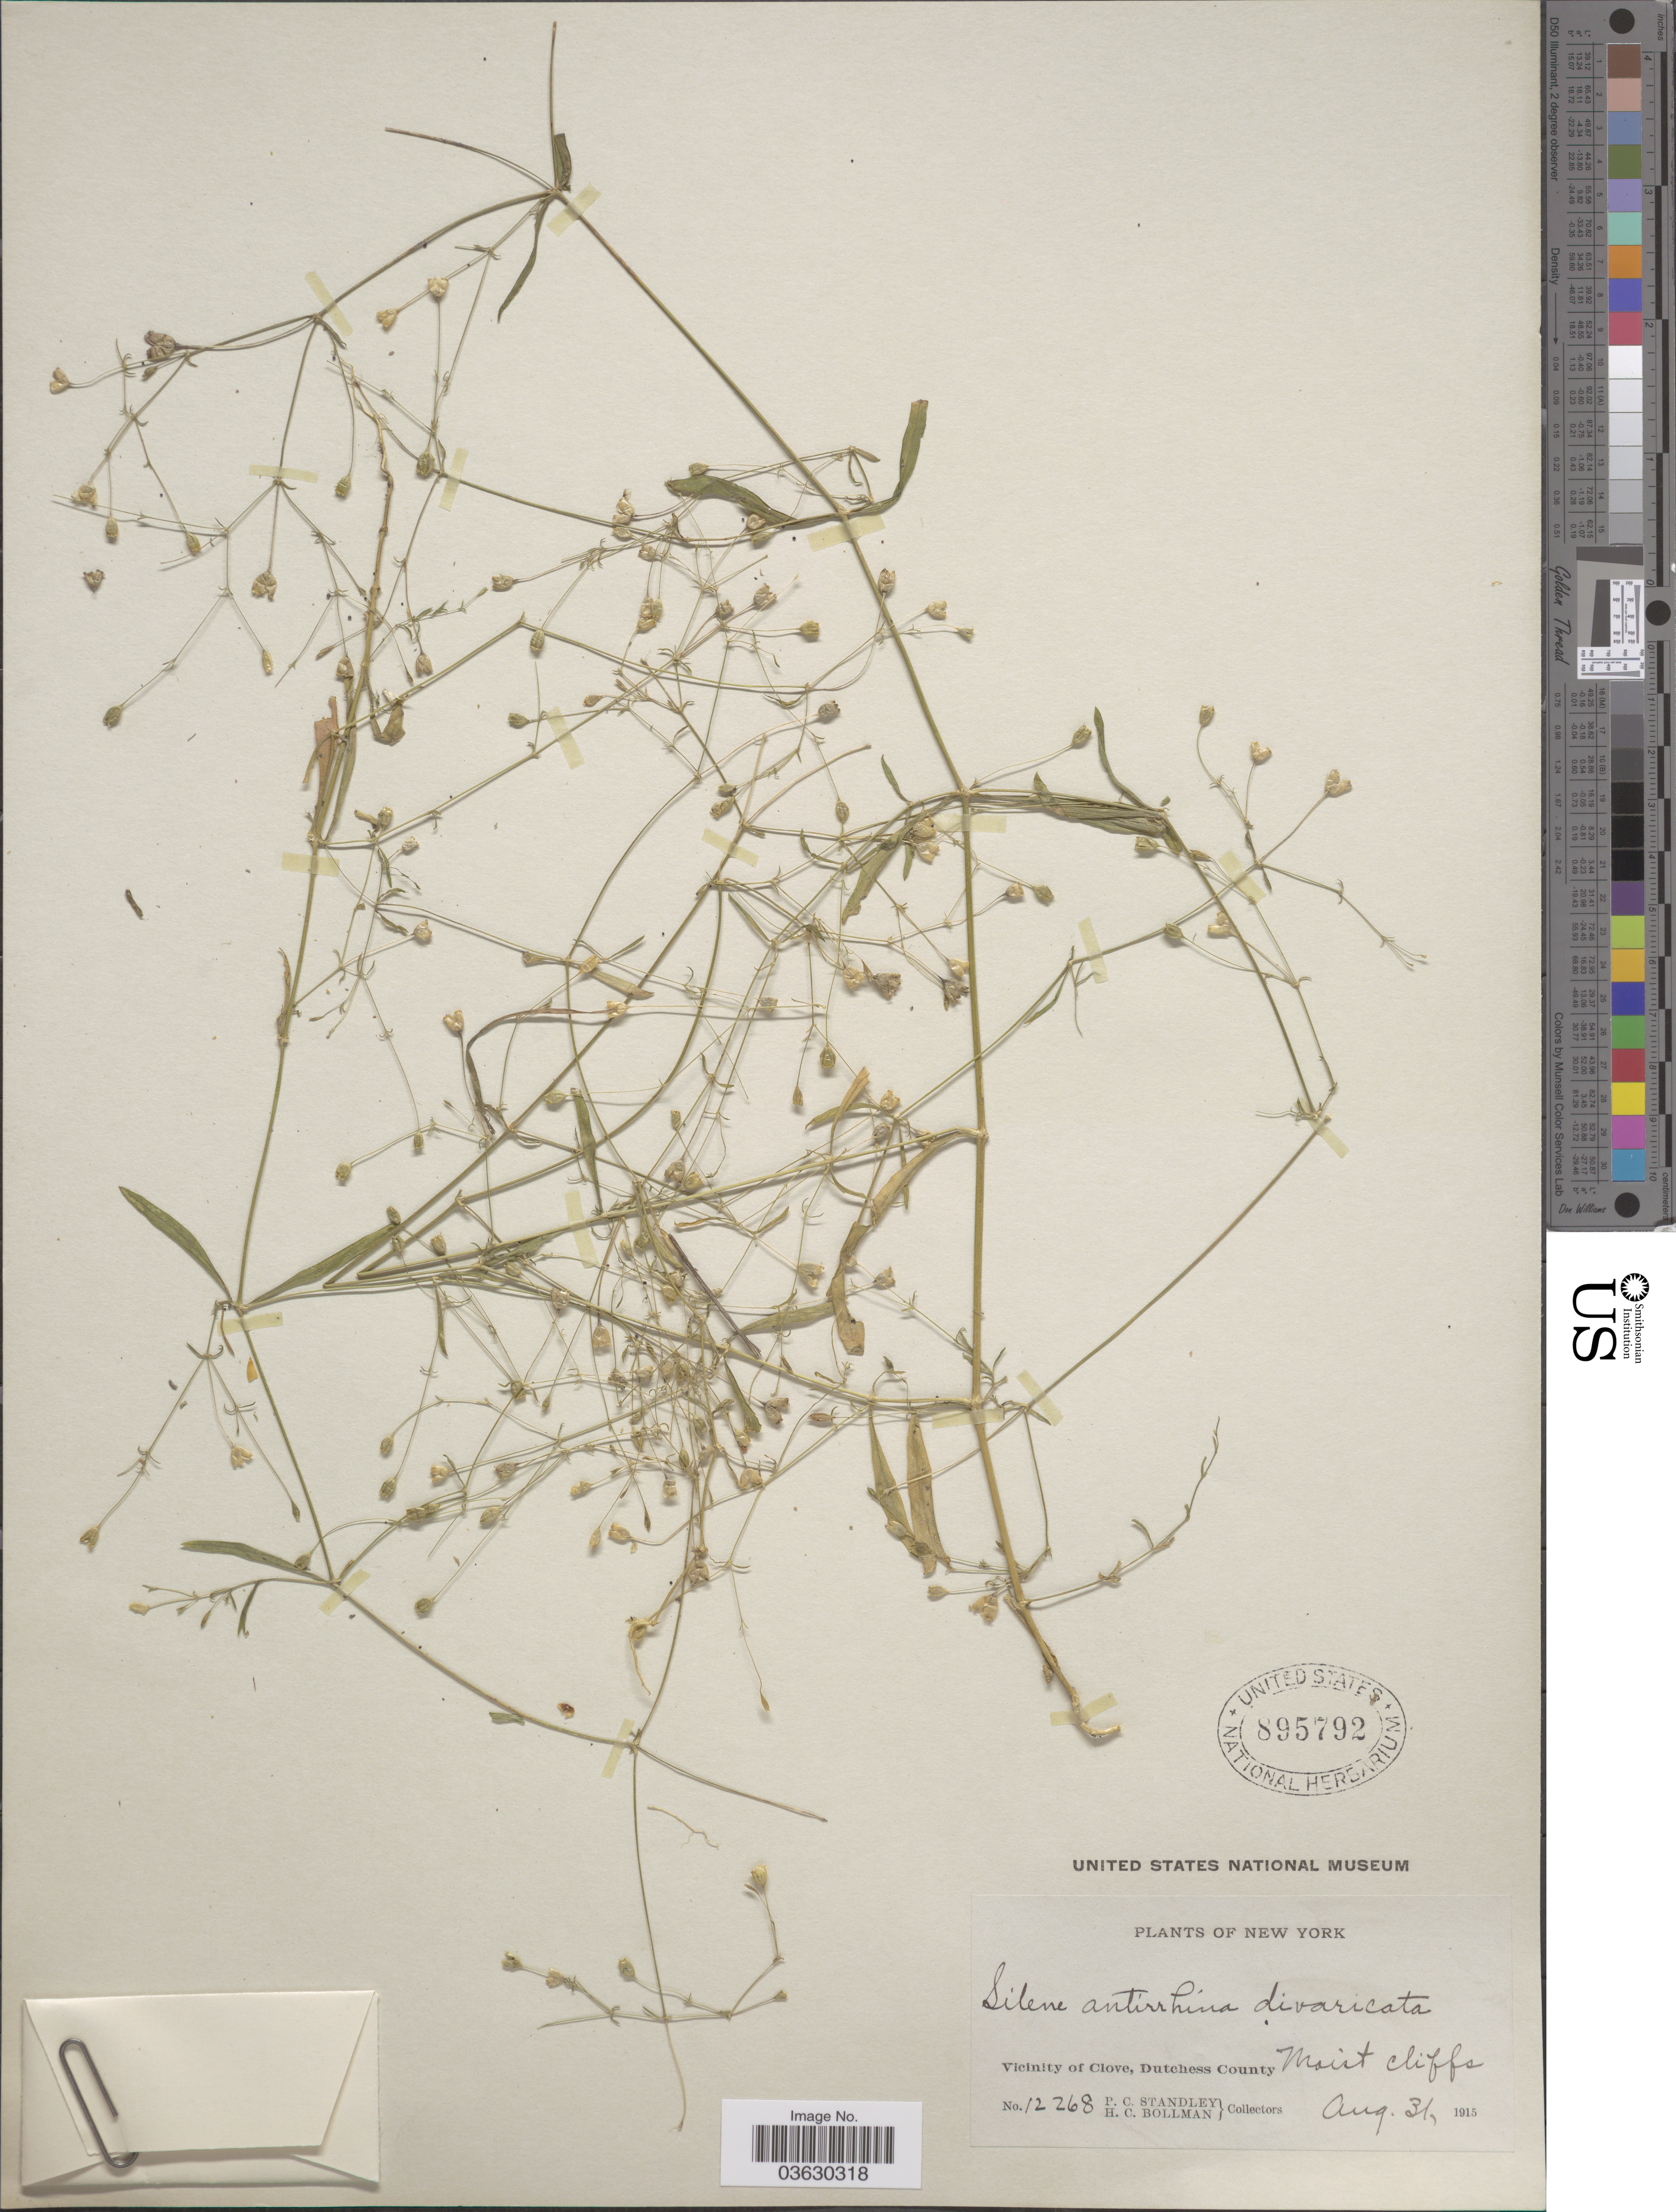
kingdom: Plantae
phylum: Tracheophyta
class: Magnoliopsida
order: Caryophyllales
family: Caryophyllaceae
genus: Silene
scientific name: Silene antirrhina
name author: L.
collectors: P. C. Standley & H. C. Bollman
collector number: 12268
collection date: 1915-08-31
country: United States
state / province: New York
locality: Vicinity of Clove, Dutchess County.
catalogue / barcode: US 895792